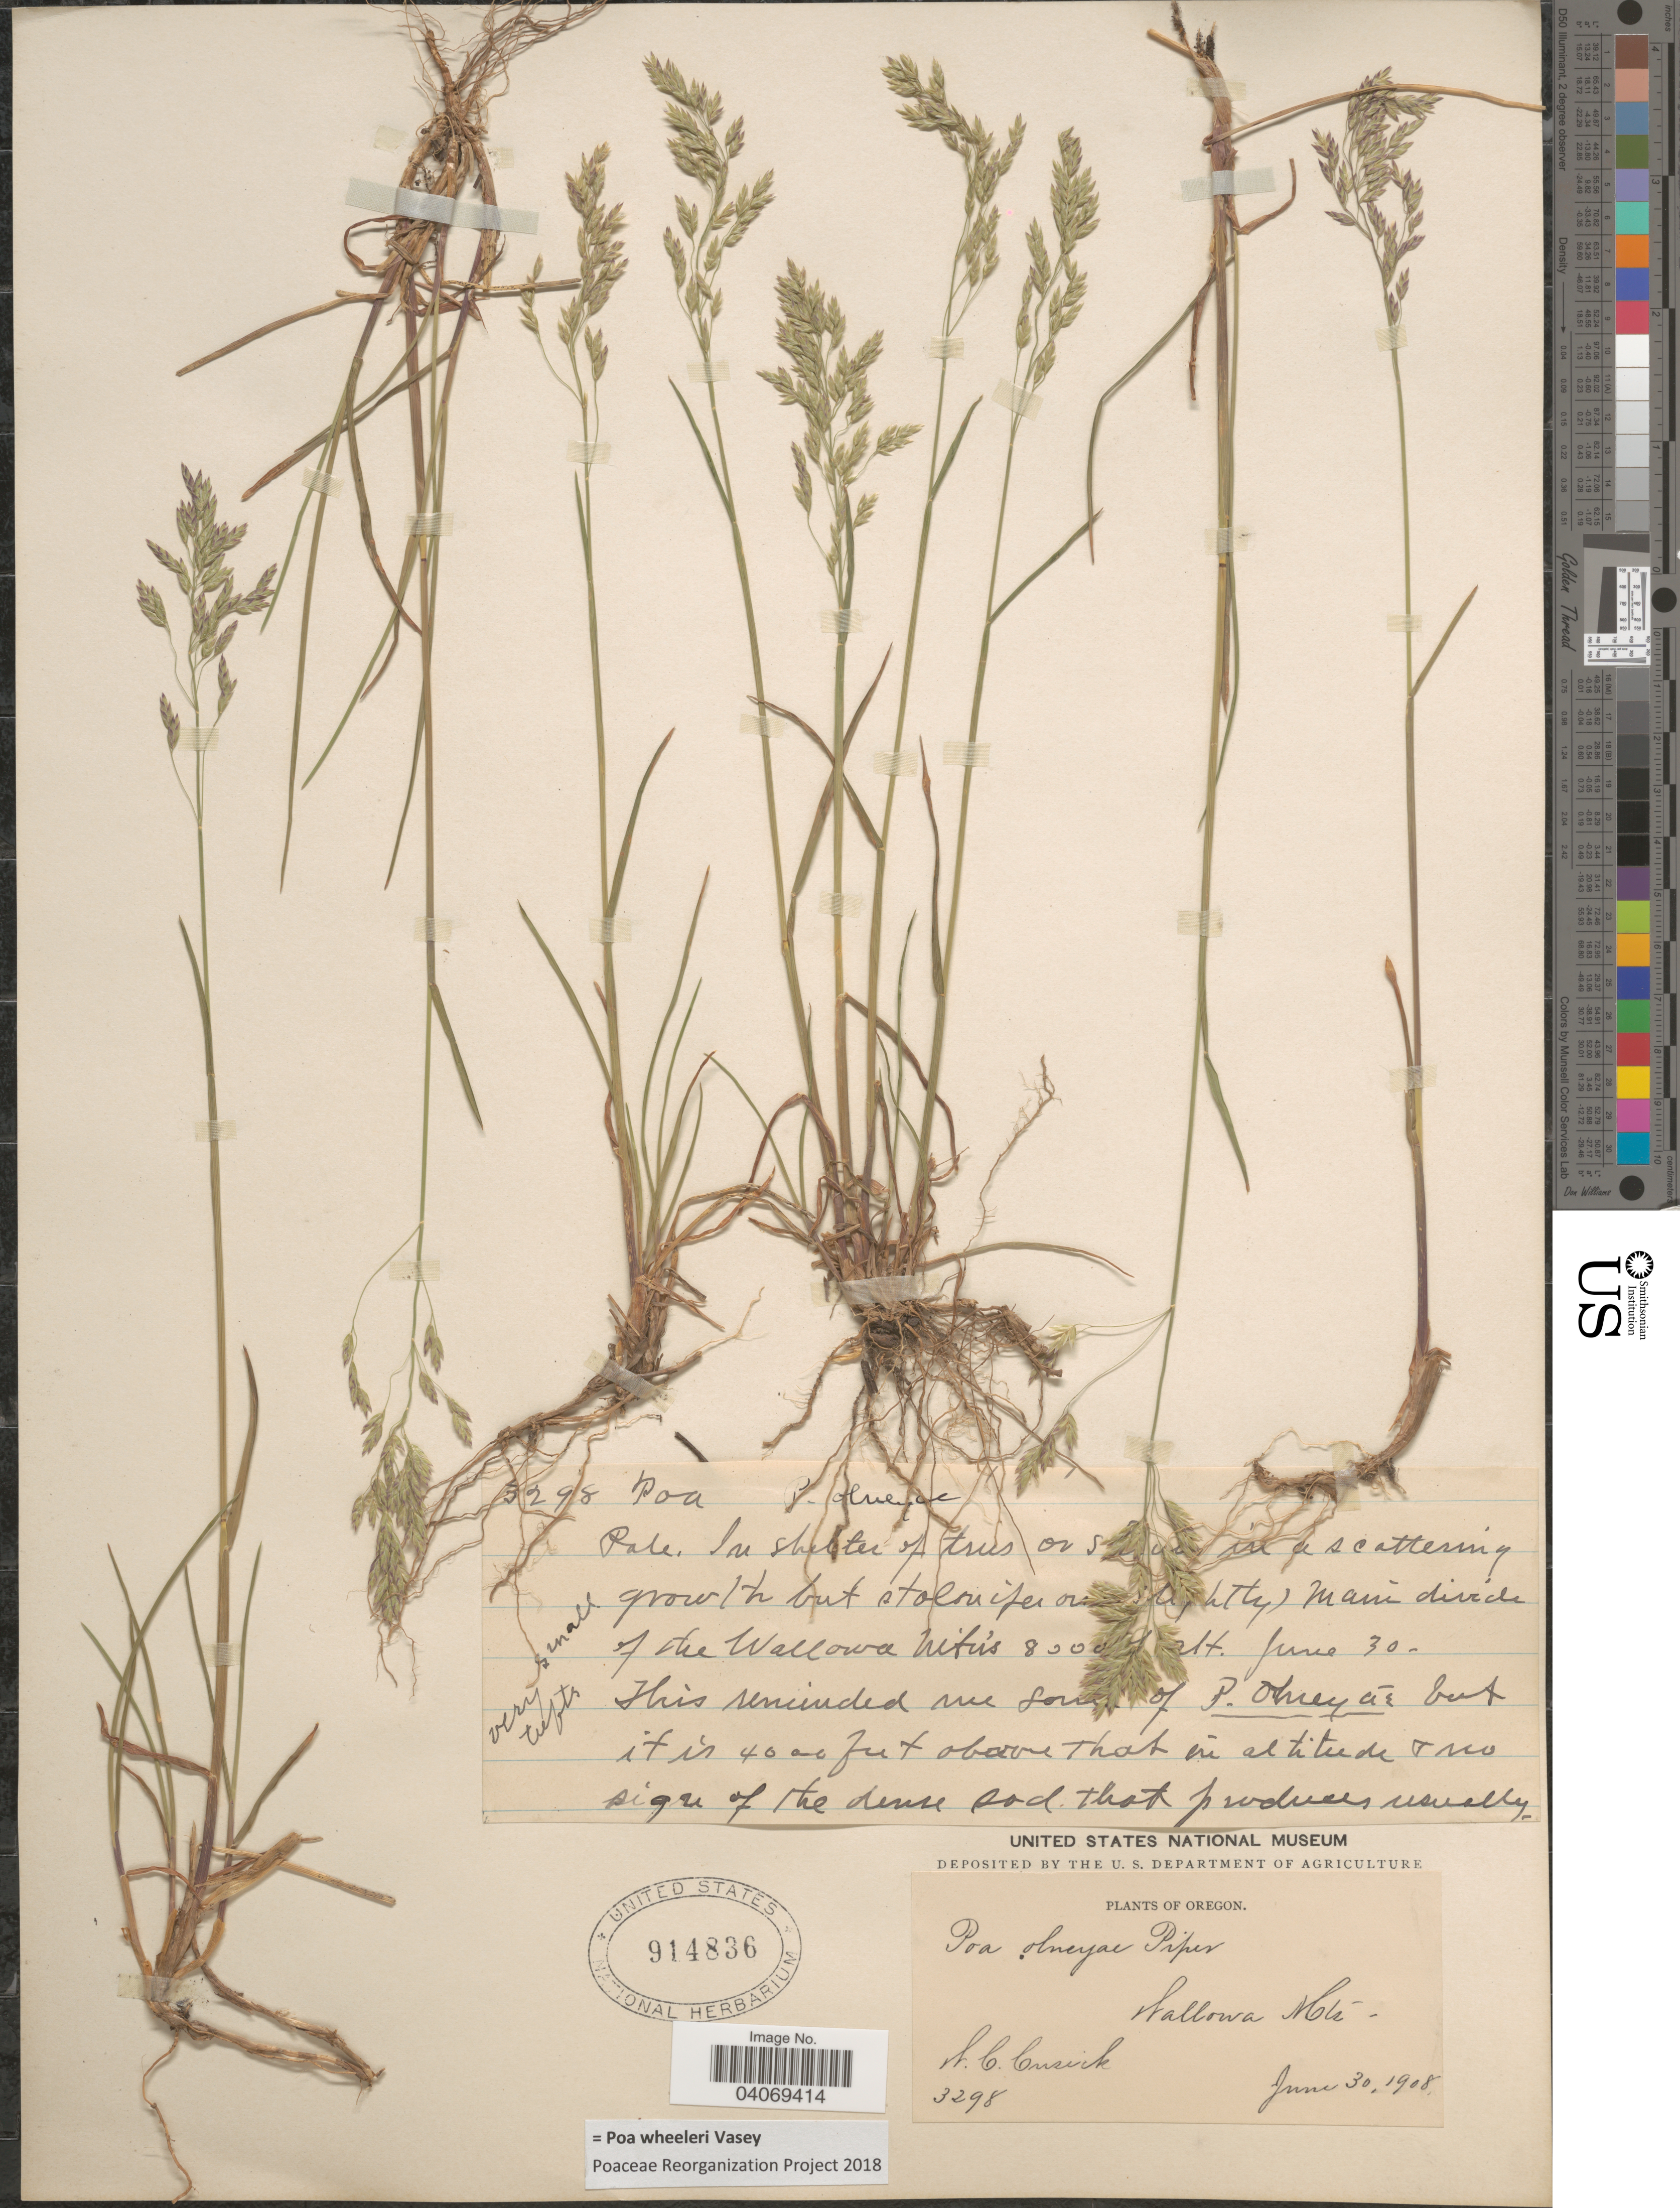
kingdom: Plantae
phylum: Tracheophyta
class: Liliopsida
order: Poales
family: Poaceae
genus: Poa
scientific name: Poa wheeleri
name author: Vasey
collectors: W. C. Cusick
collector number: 3298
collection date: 1908-06-30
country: United States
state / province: Oregon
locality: Wallowa Mts.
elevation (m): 2438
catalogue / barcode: US 914836